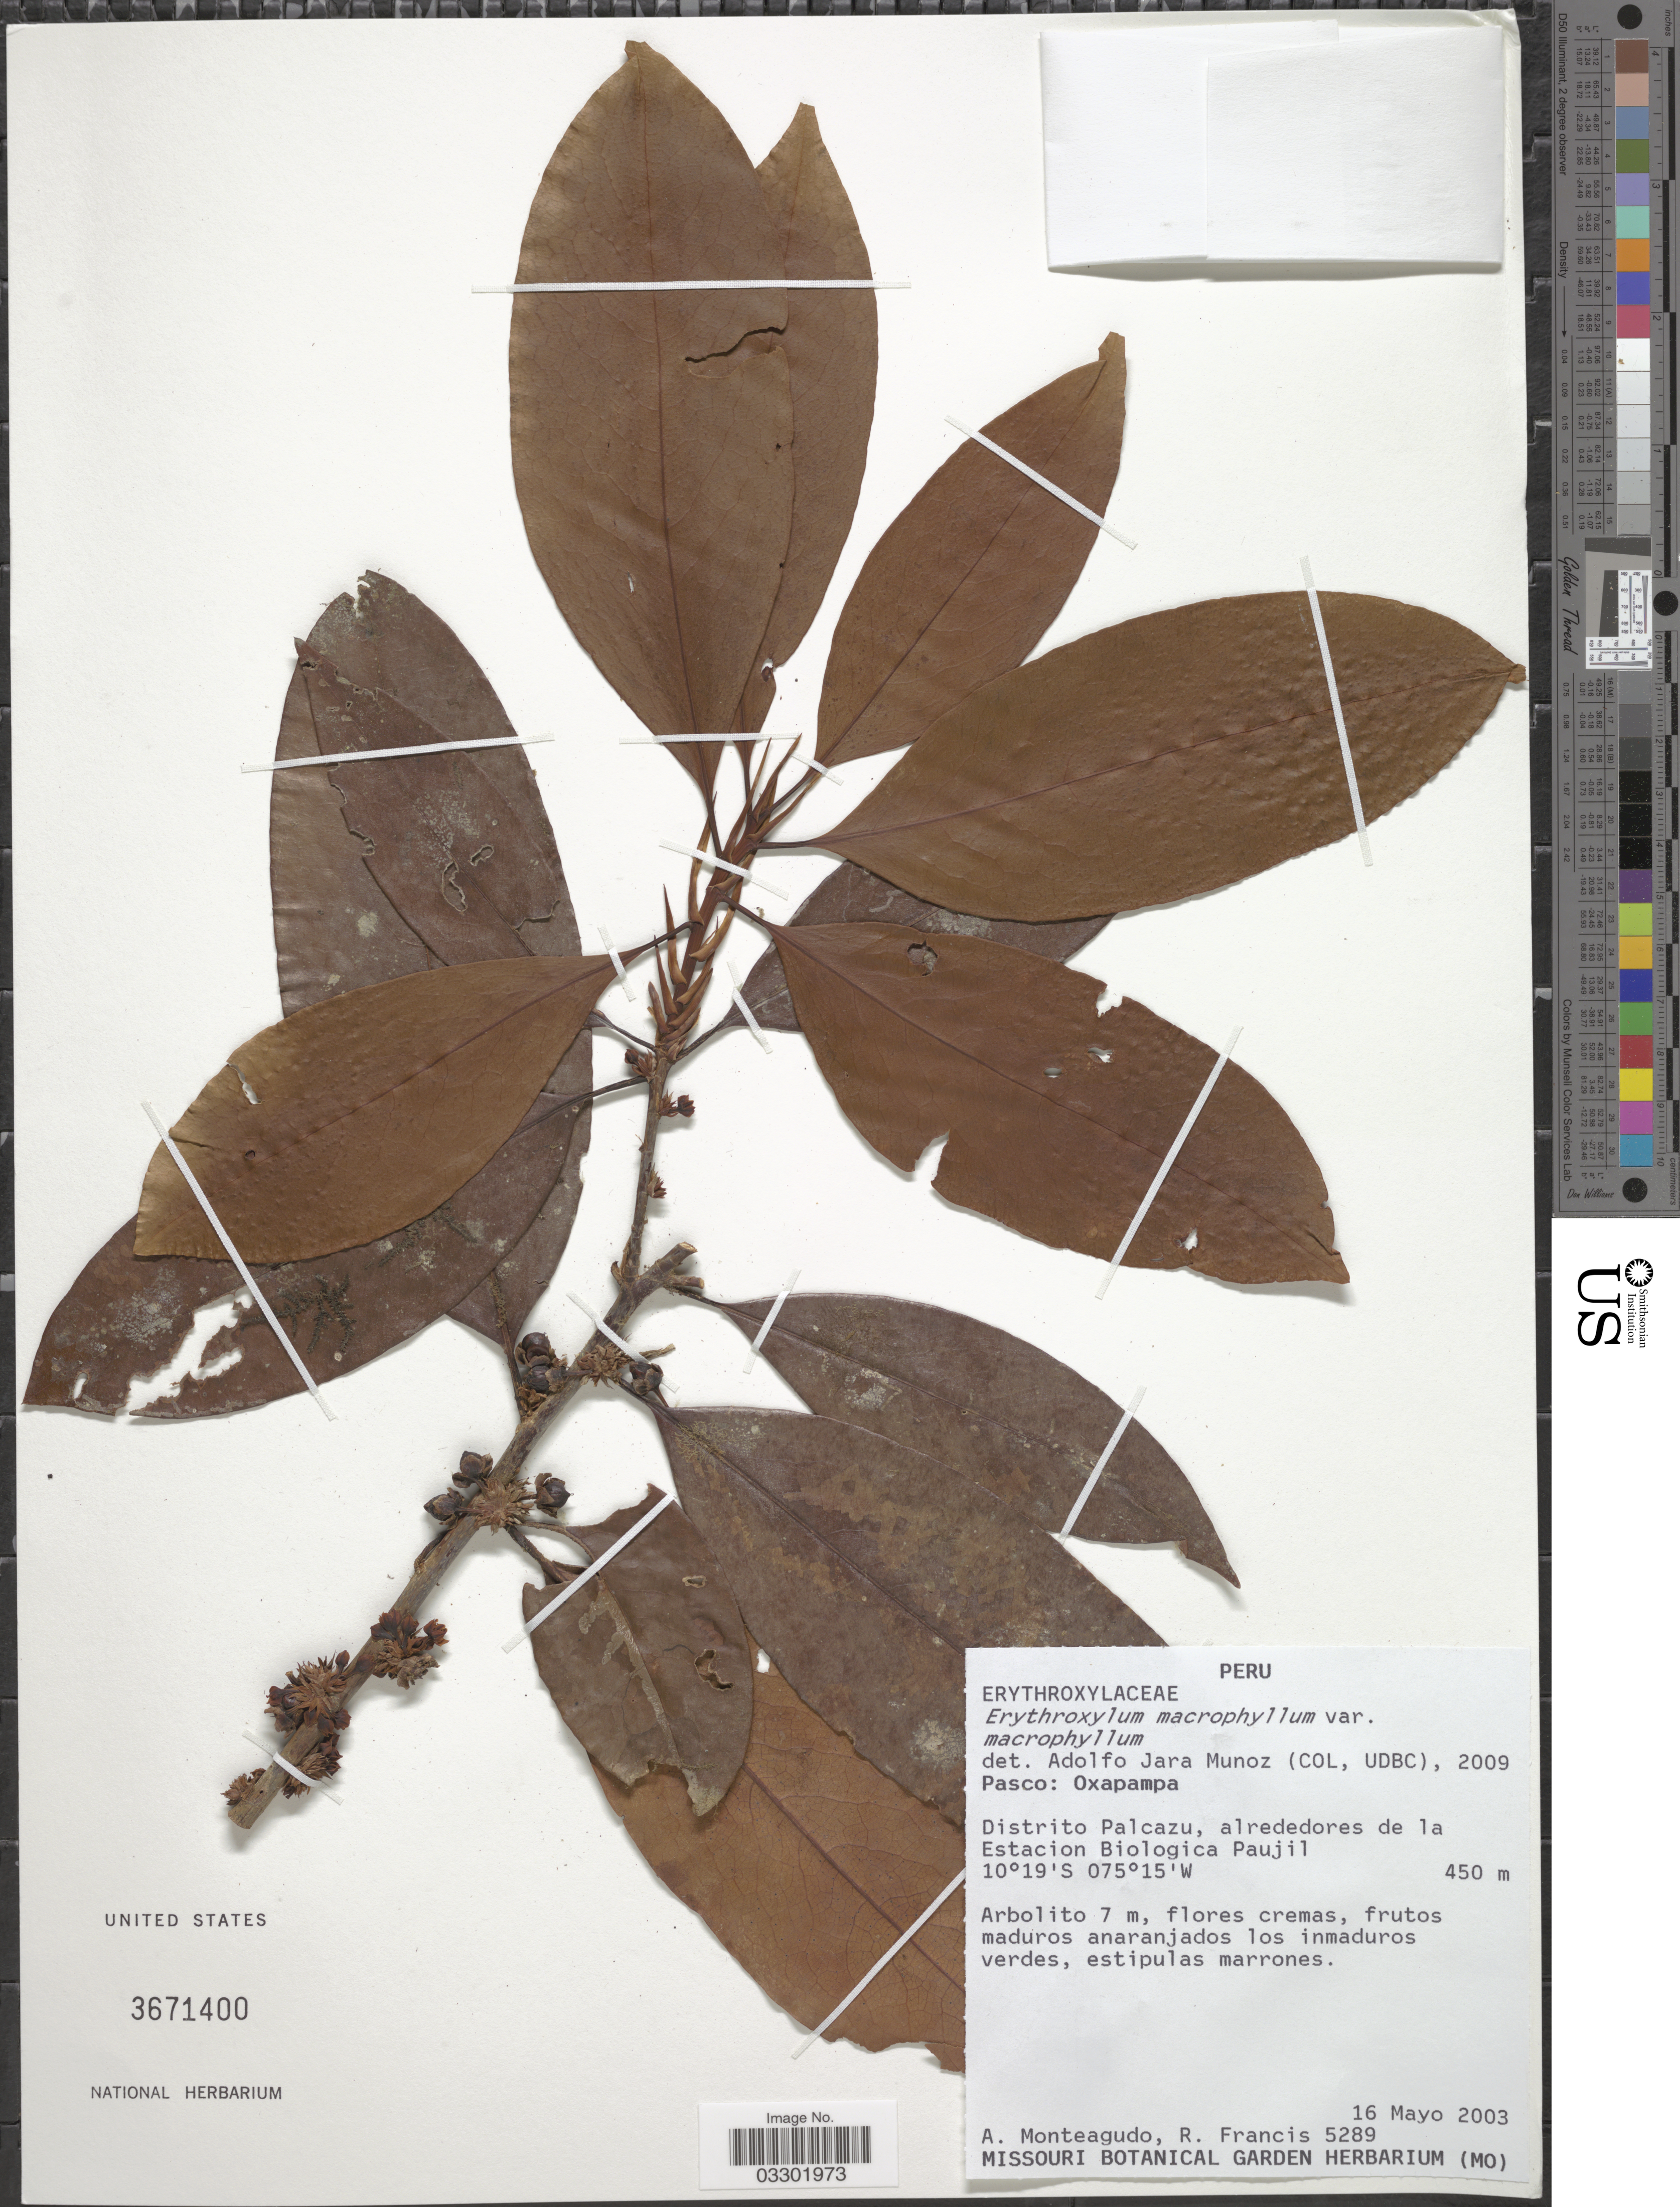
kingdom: Plantae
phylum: Tracheophyta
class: Magnoliopsida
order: Malpighiales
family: Erythroxylaceae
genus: Erythroxylum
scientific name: Erythroxylum macrophyllum var. macrophyllum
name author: Cav.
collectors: A. Monteagudo & R. Francis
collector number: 5289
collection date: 2003-05-16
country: Peru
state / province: Pasco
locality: Oxapampa. Distrito Palcazu, alrededores de la Estacion Biologica Paujil.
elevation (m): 450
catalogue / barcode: US 3671400